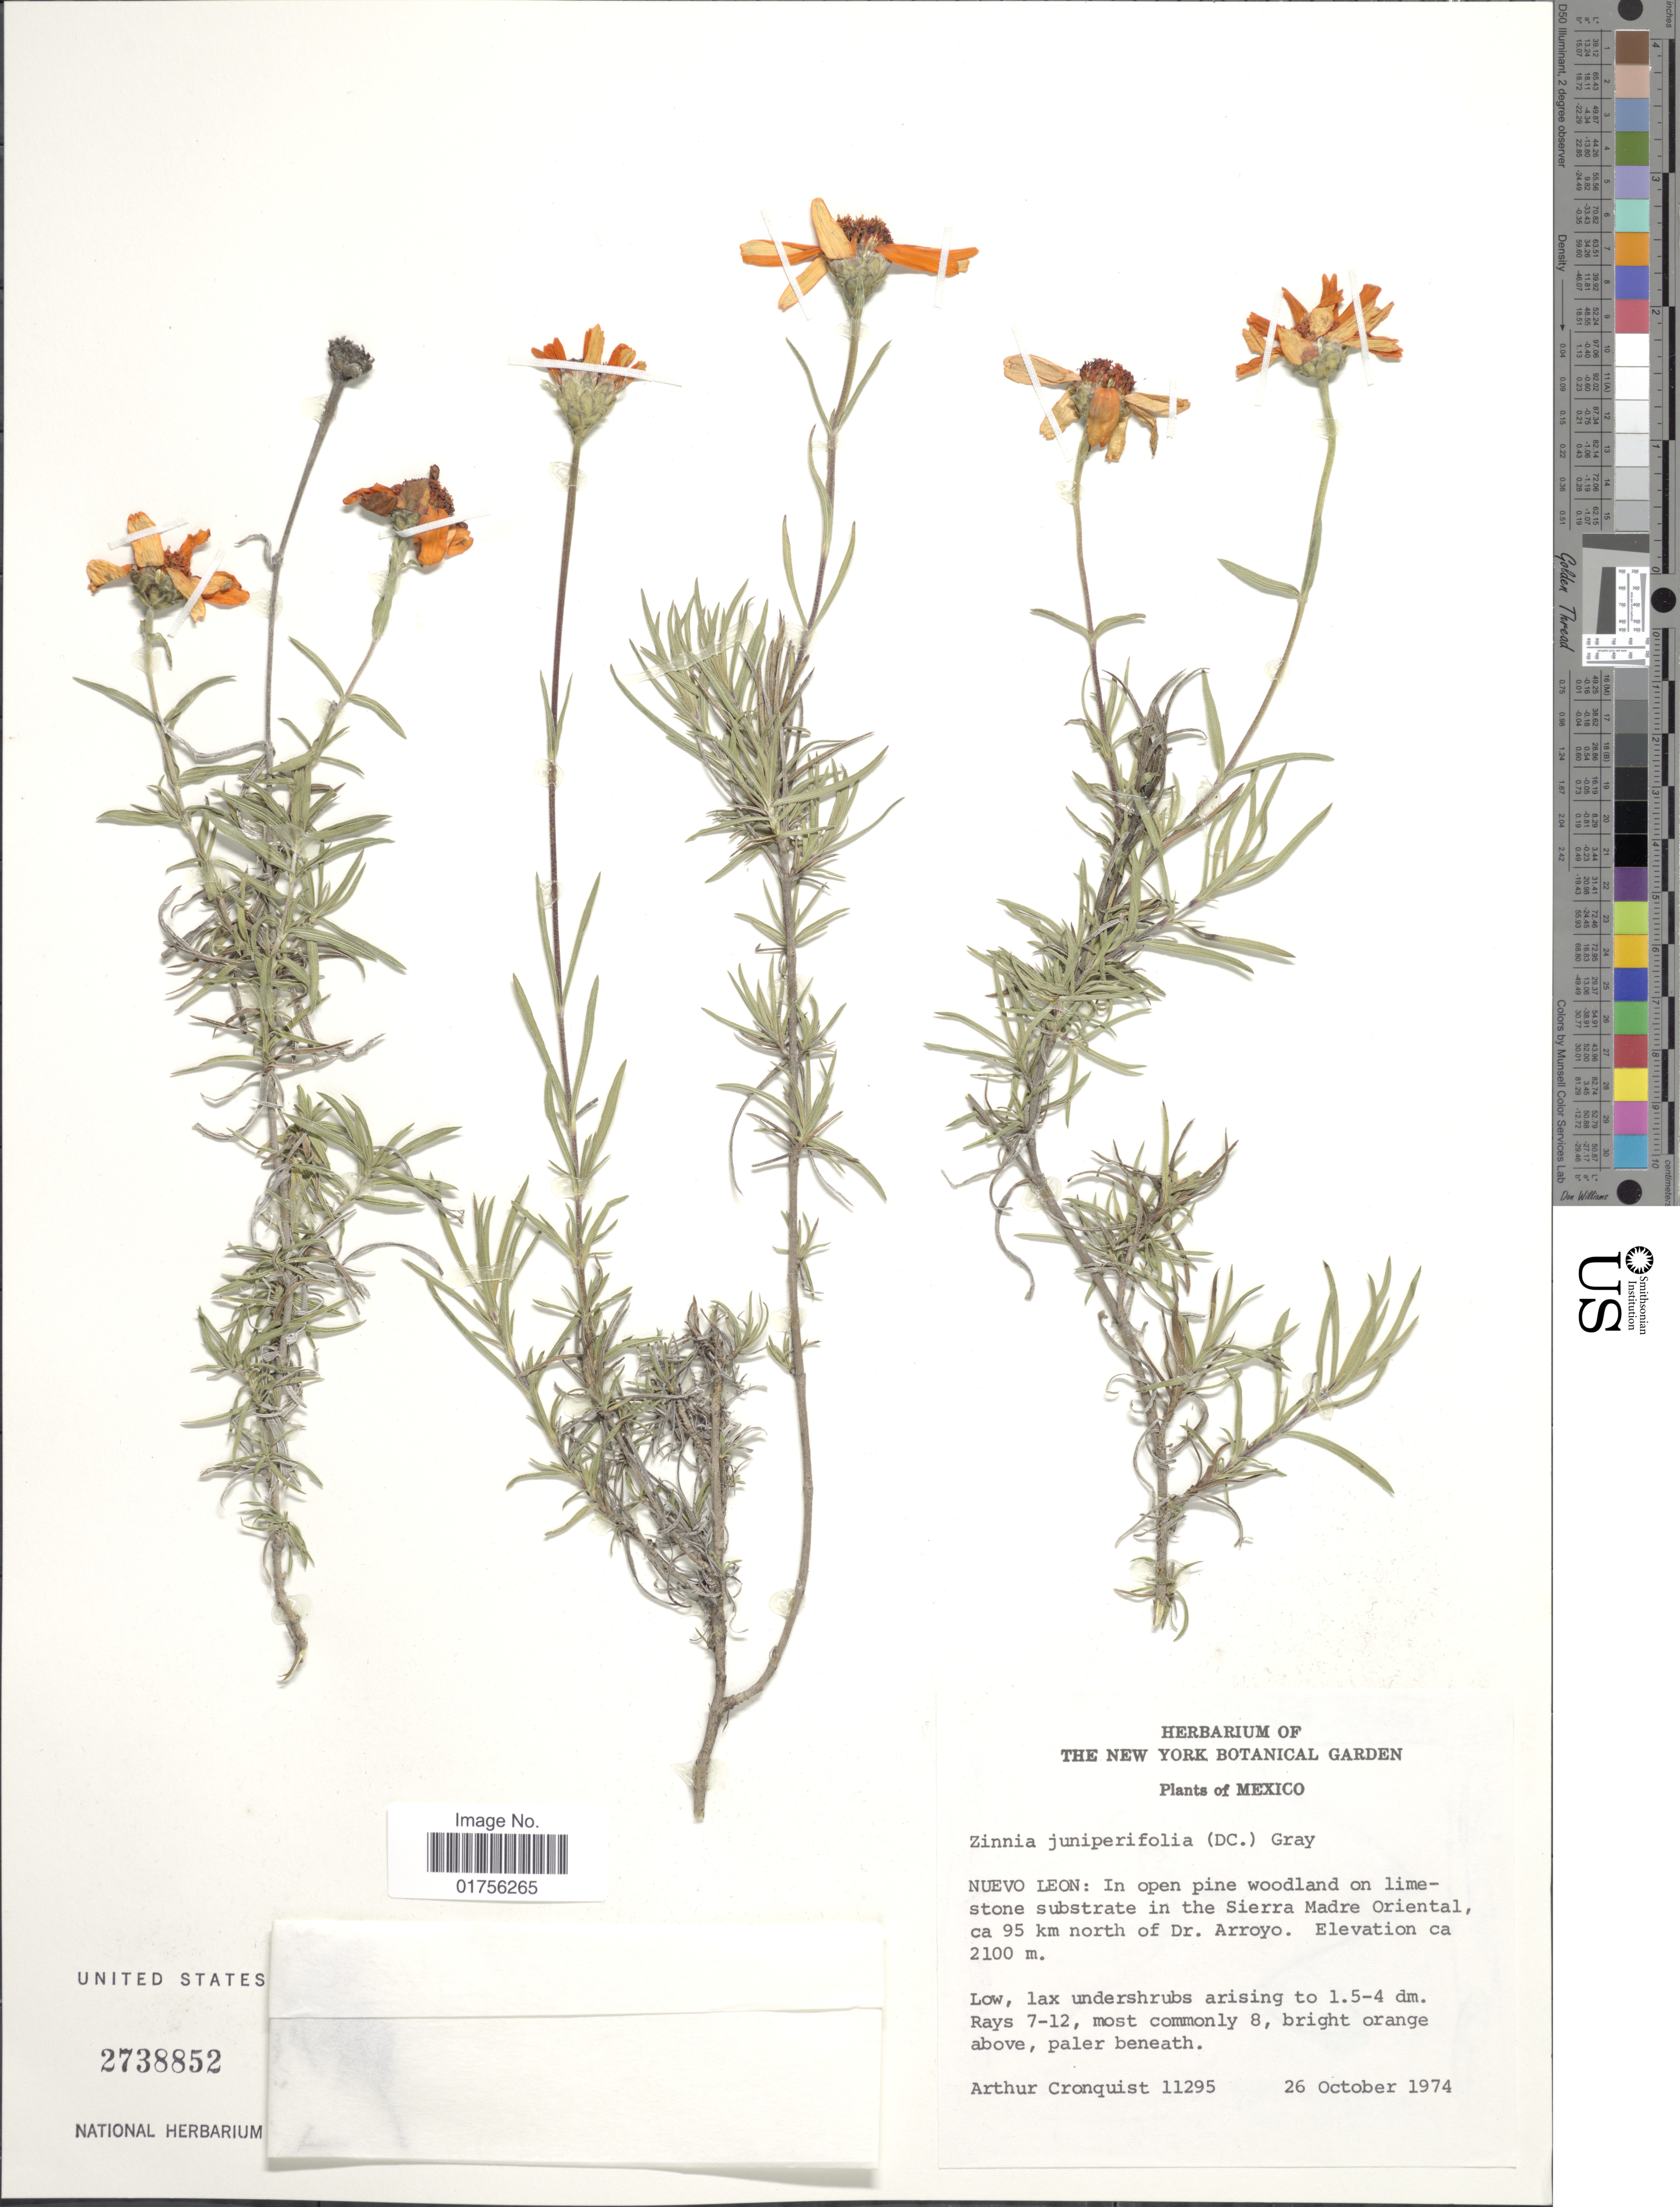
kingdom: Plantae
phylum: Tracheophyta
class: Magnoliopsida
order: Asterales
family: Asteraceae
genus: Zinnia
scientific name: Zinnia juniperifolia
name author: (DC.) A. Gray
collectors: A. J. Cronquist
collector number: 11295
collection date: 1974-10-26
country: Mexico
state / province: Nuevo León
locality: Nuevo Leon: In open woodland on limestone substrate in the Sierra Madre Oriental, 95 km north of Dr. Arroyo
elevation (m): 2100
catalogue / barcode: US 2738852